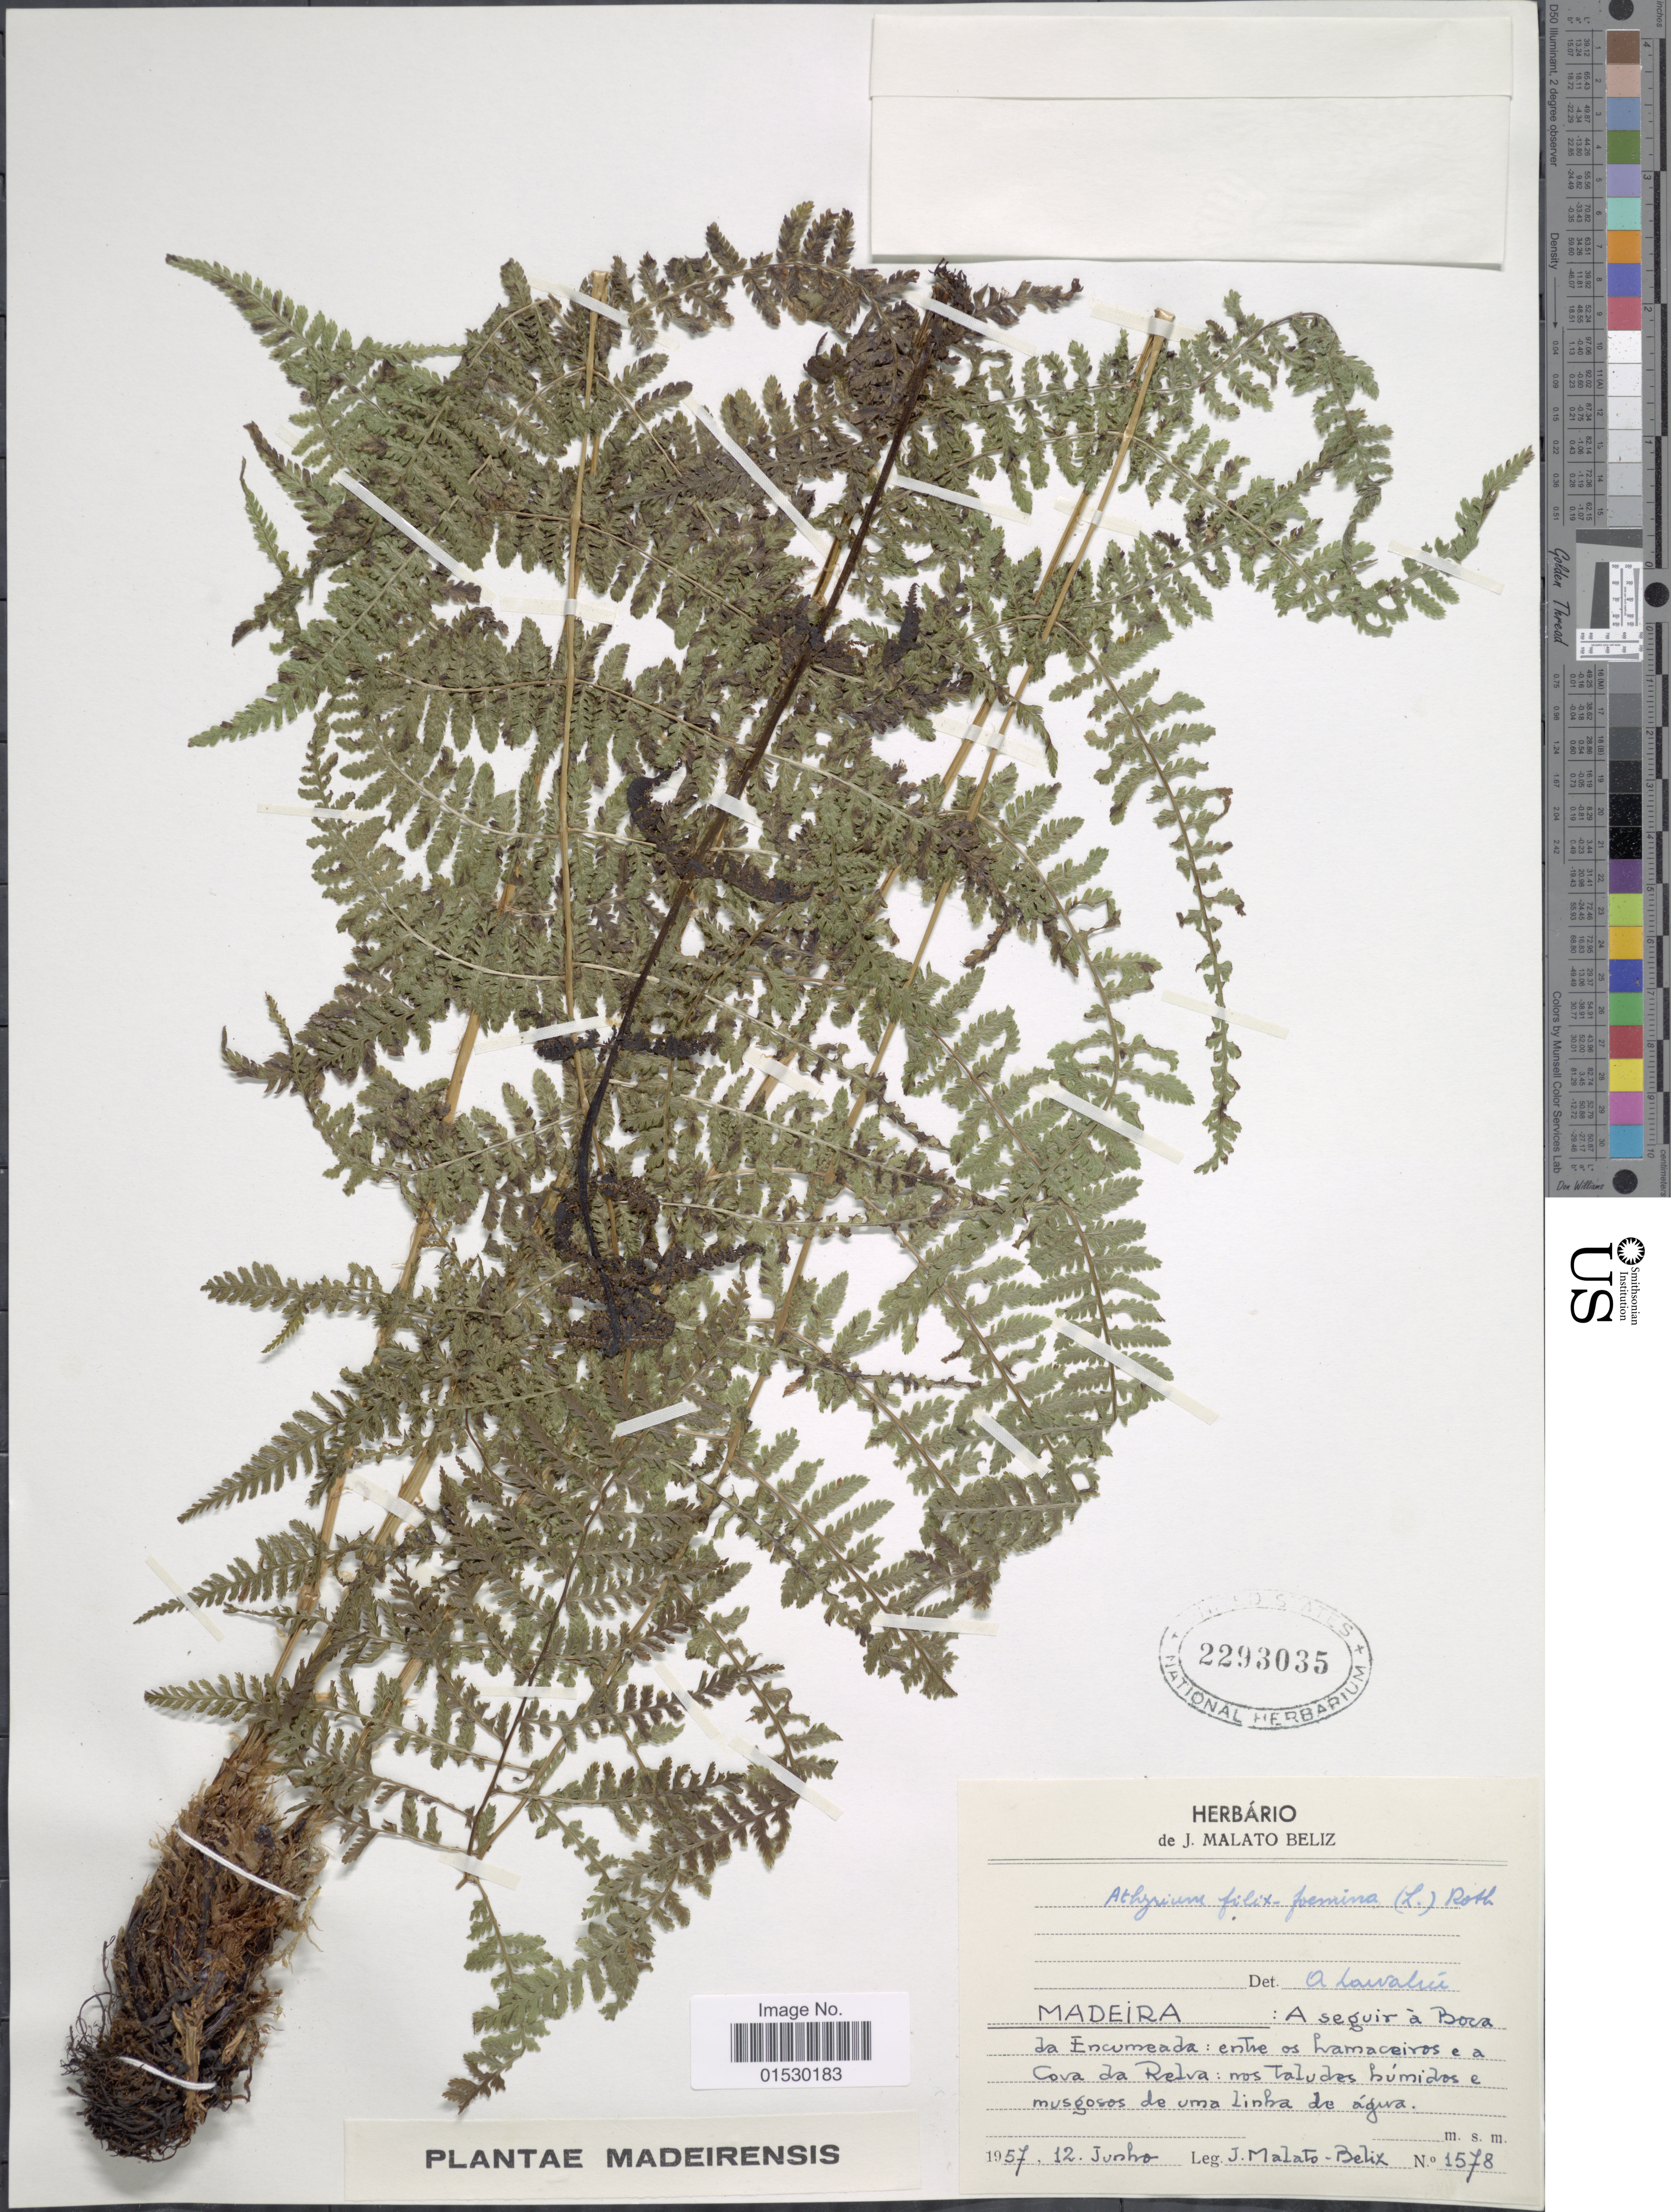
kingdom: Plantae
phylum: Tracheophyta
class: Polypodiopsida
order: Polypodiales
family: Athyriaceae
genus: Athyrium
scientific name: Athyrium filix-femina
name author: (L.) Roth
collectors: J. Malato-Beliz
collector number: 1578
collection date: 1957-06-12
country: Portugal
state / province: Madeira (Aut. Reg.)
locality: A segur a Boca da Encomeada: entre os Lamaceiros e a Cova da Relva: nos Taludes humidos e musgosos de uma linha de agua. [interpreted]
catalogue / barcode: US 2293035